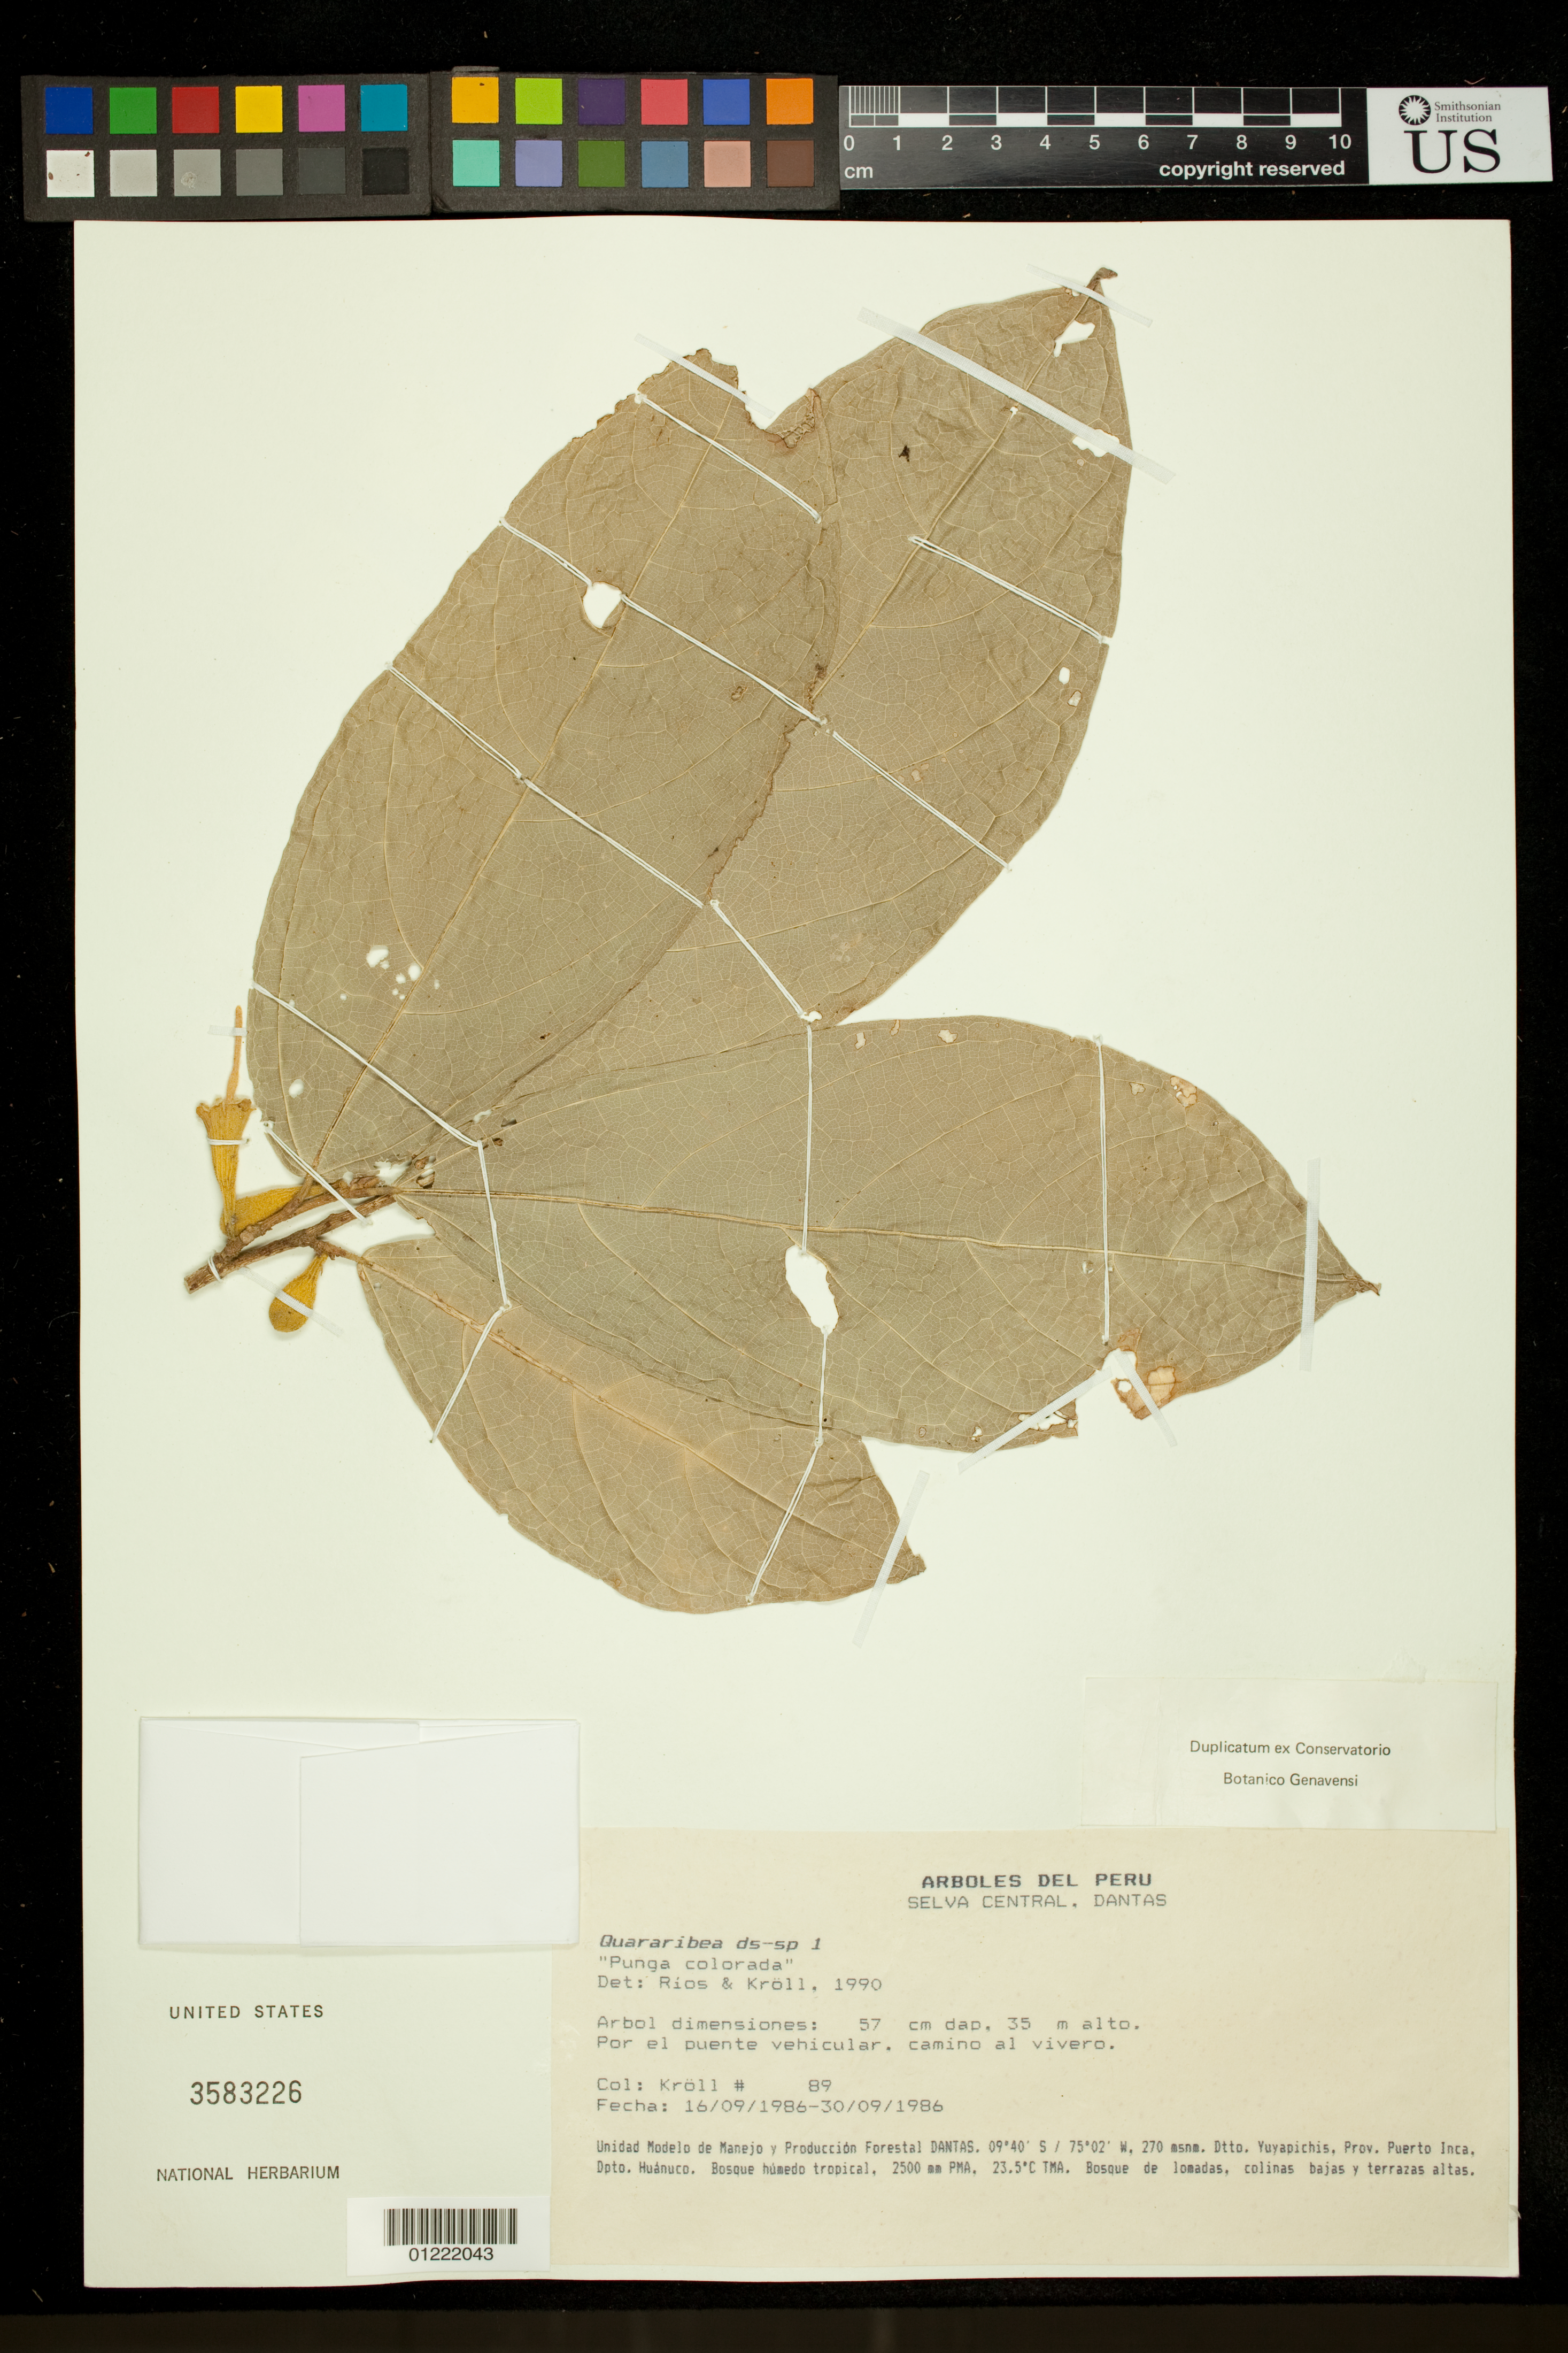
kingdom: Plantae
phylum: Tracheophyta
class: Magnoliopsida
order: Malvales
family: Malvaceae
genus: Quararibea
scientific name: Quararibea amazonica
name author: Ulbr.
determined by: Dorr, L. J., (BOT), Smithsonian Institution - National Museum of Natural History (UNITED STATES)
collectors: Krolll, --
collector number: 89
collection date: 1986-09-16/1986-09-30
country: Peru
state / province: Huánuco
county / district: Puerto Inca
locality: Selva Central, Dantas. Unidad Modelo de Manejo y Produccion Forestal Dantas. Dtto. Yuyapichis, Bosque humedo tropical, 2500 mm PMA, 23.5°C TMA. Bosque de lomadas, colinas bajas y terrazas altas.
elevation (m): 270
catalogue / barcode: US 3583226